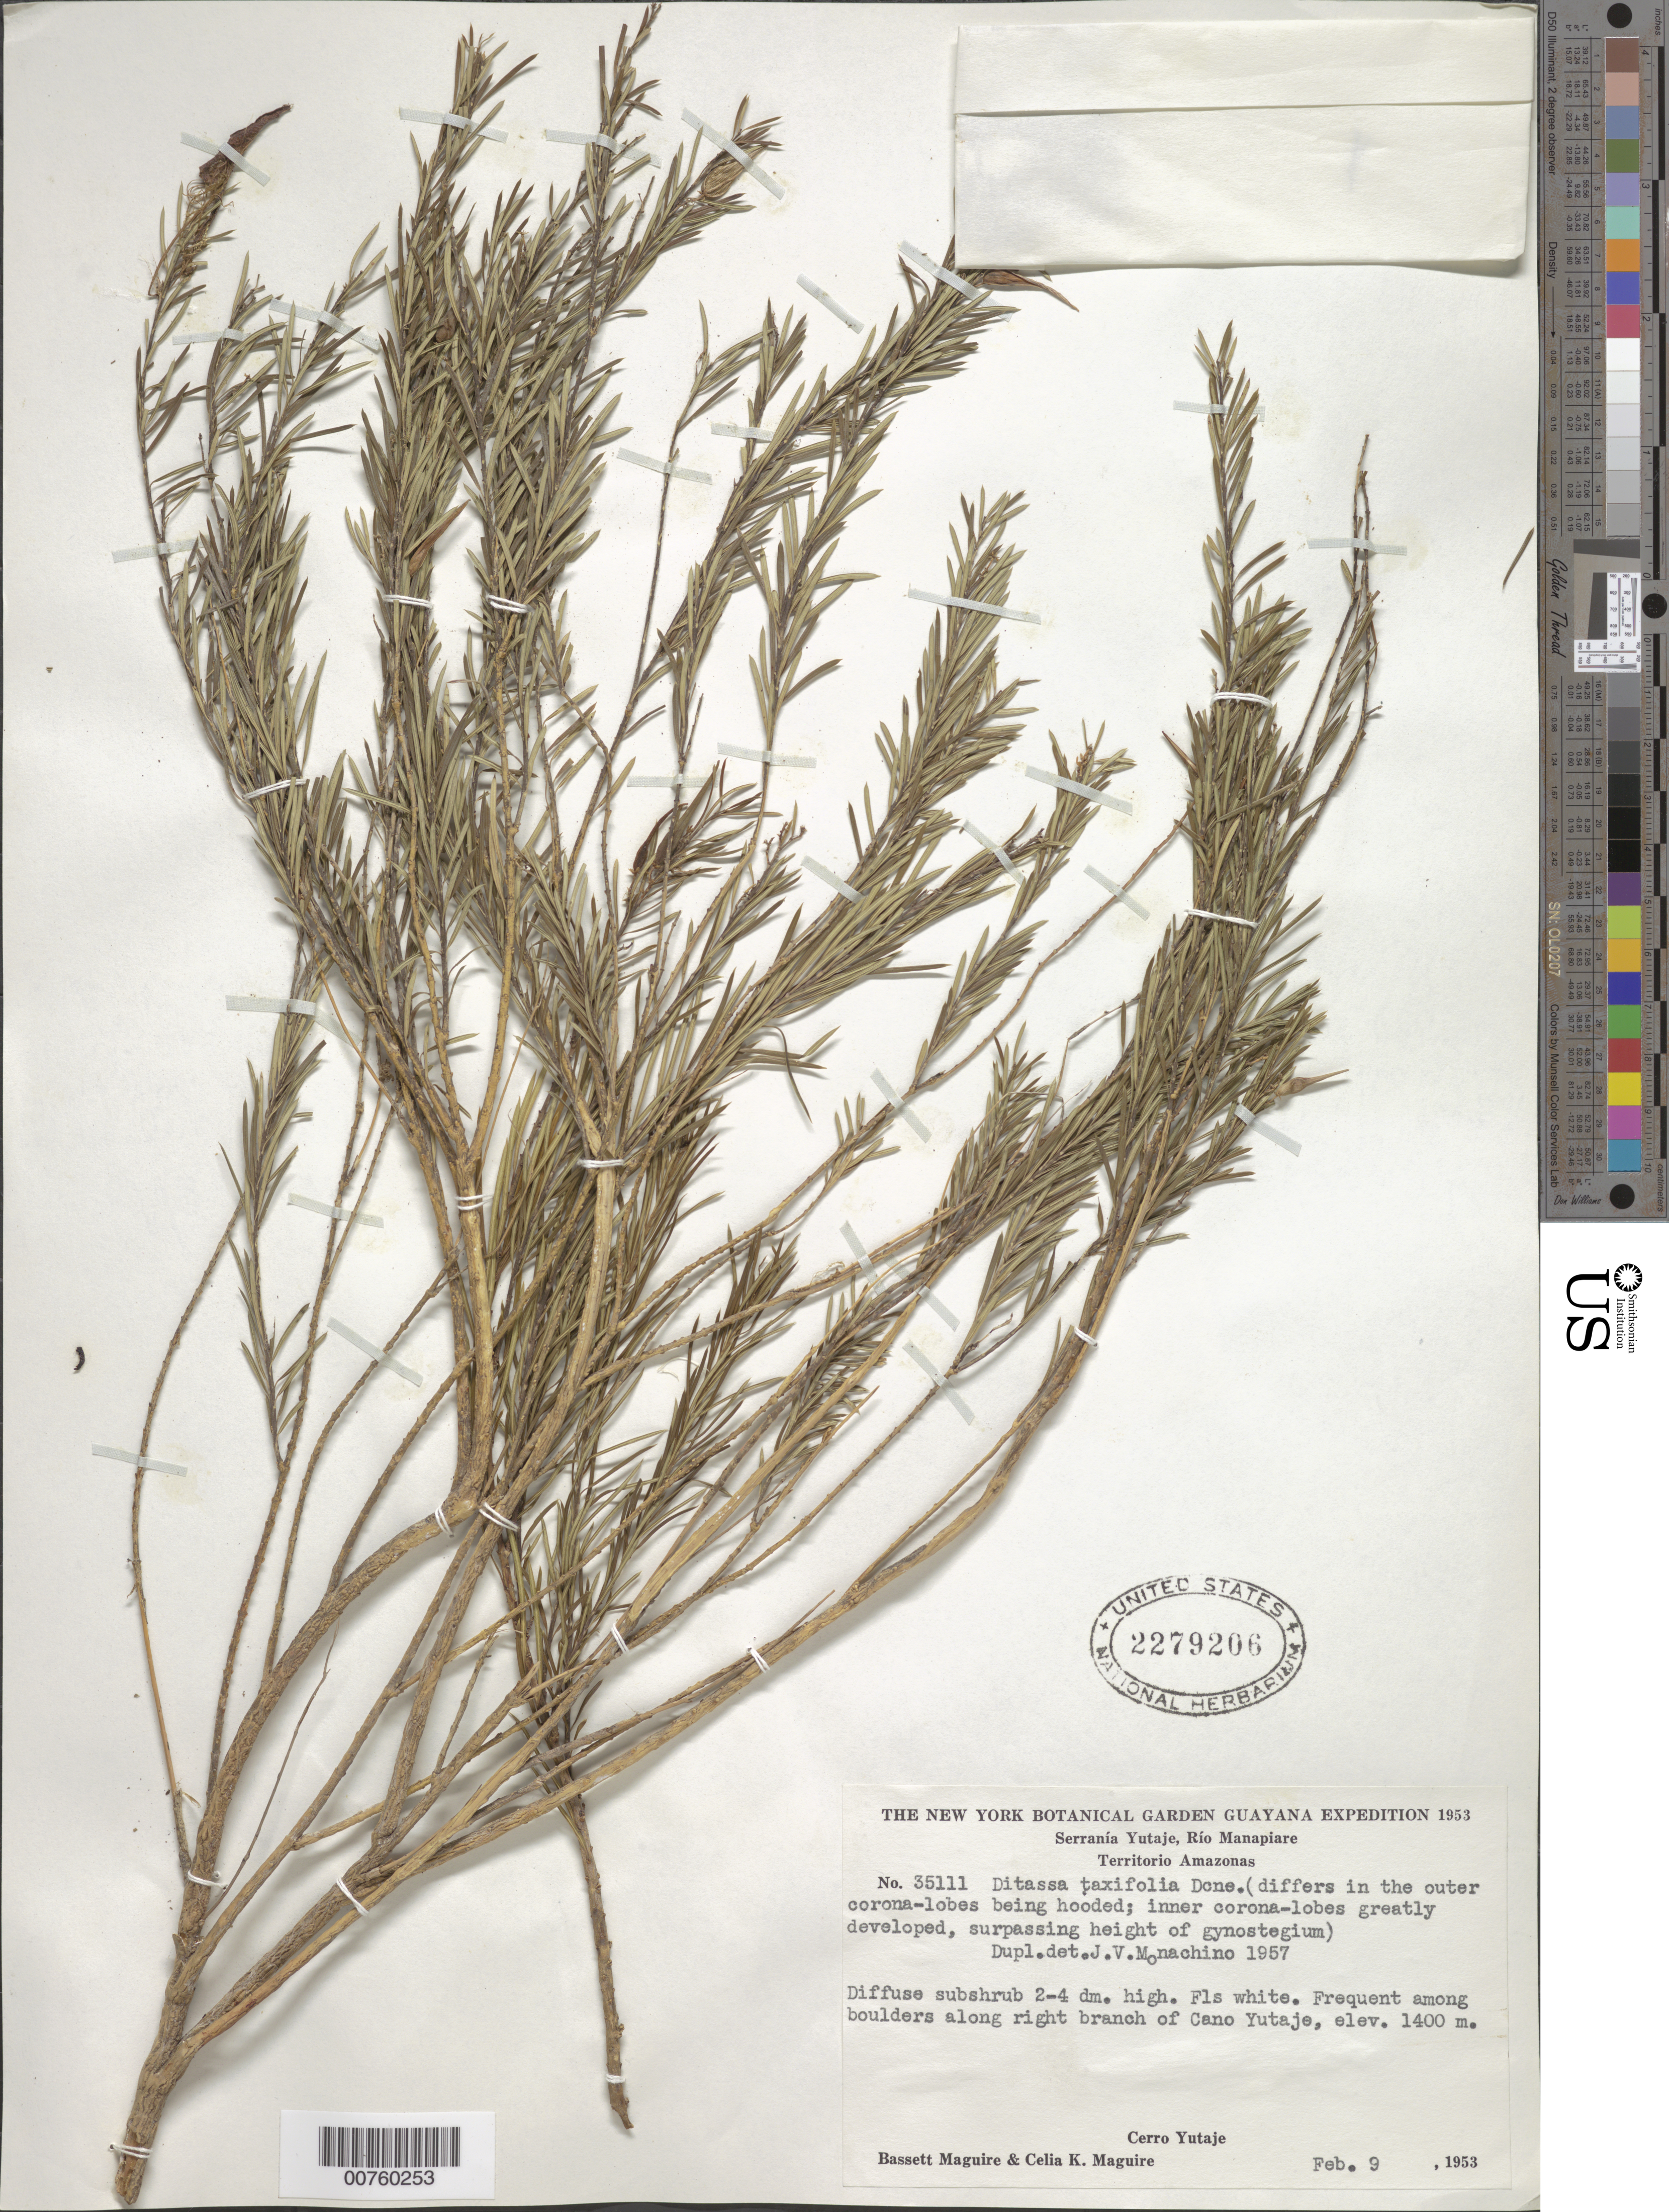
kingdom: Plantae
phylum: Tracheophyta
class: Magnoliopsida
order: Gentianales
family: Apocynaceae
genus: Ditassa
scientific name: Ditassa taxifolia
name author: Decne.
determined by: Monachino, J. V.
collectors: B. Maguire & C. K. Maguire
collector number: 35111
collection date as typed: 9-Feb-53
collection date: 1953-02-09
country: Venezuela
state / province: Amazonas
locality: Serranía Yutajé, Río Manapiare, Cerro Yutajé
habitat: Among boulders along Caño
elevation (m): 1400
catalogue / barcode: US 2279206